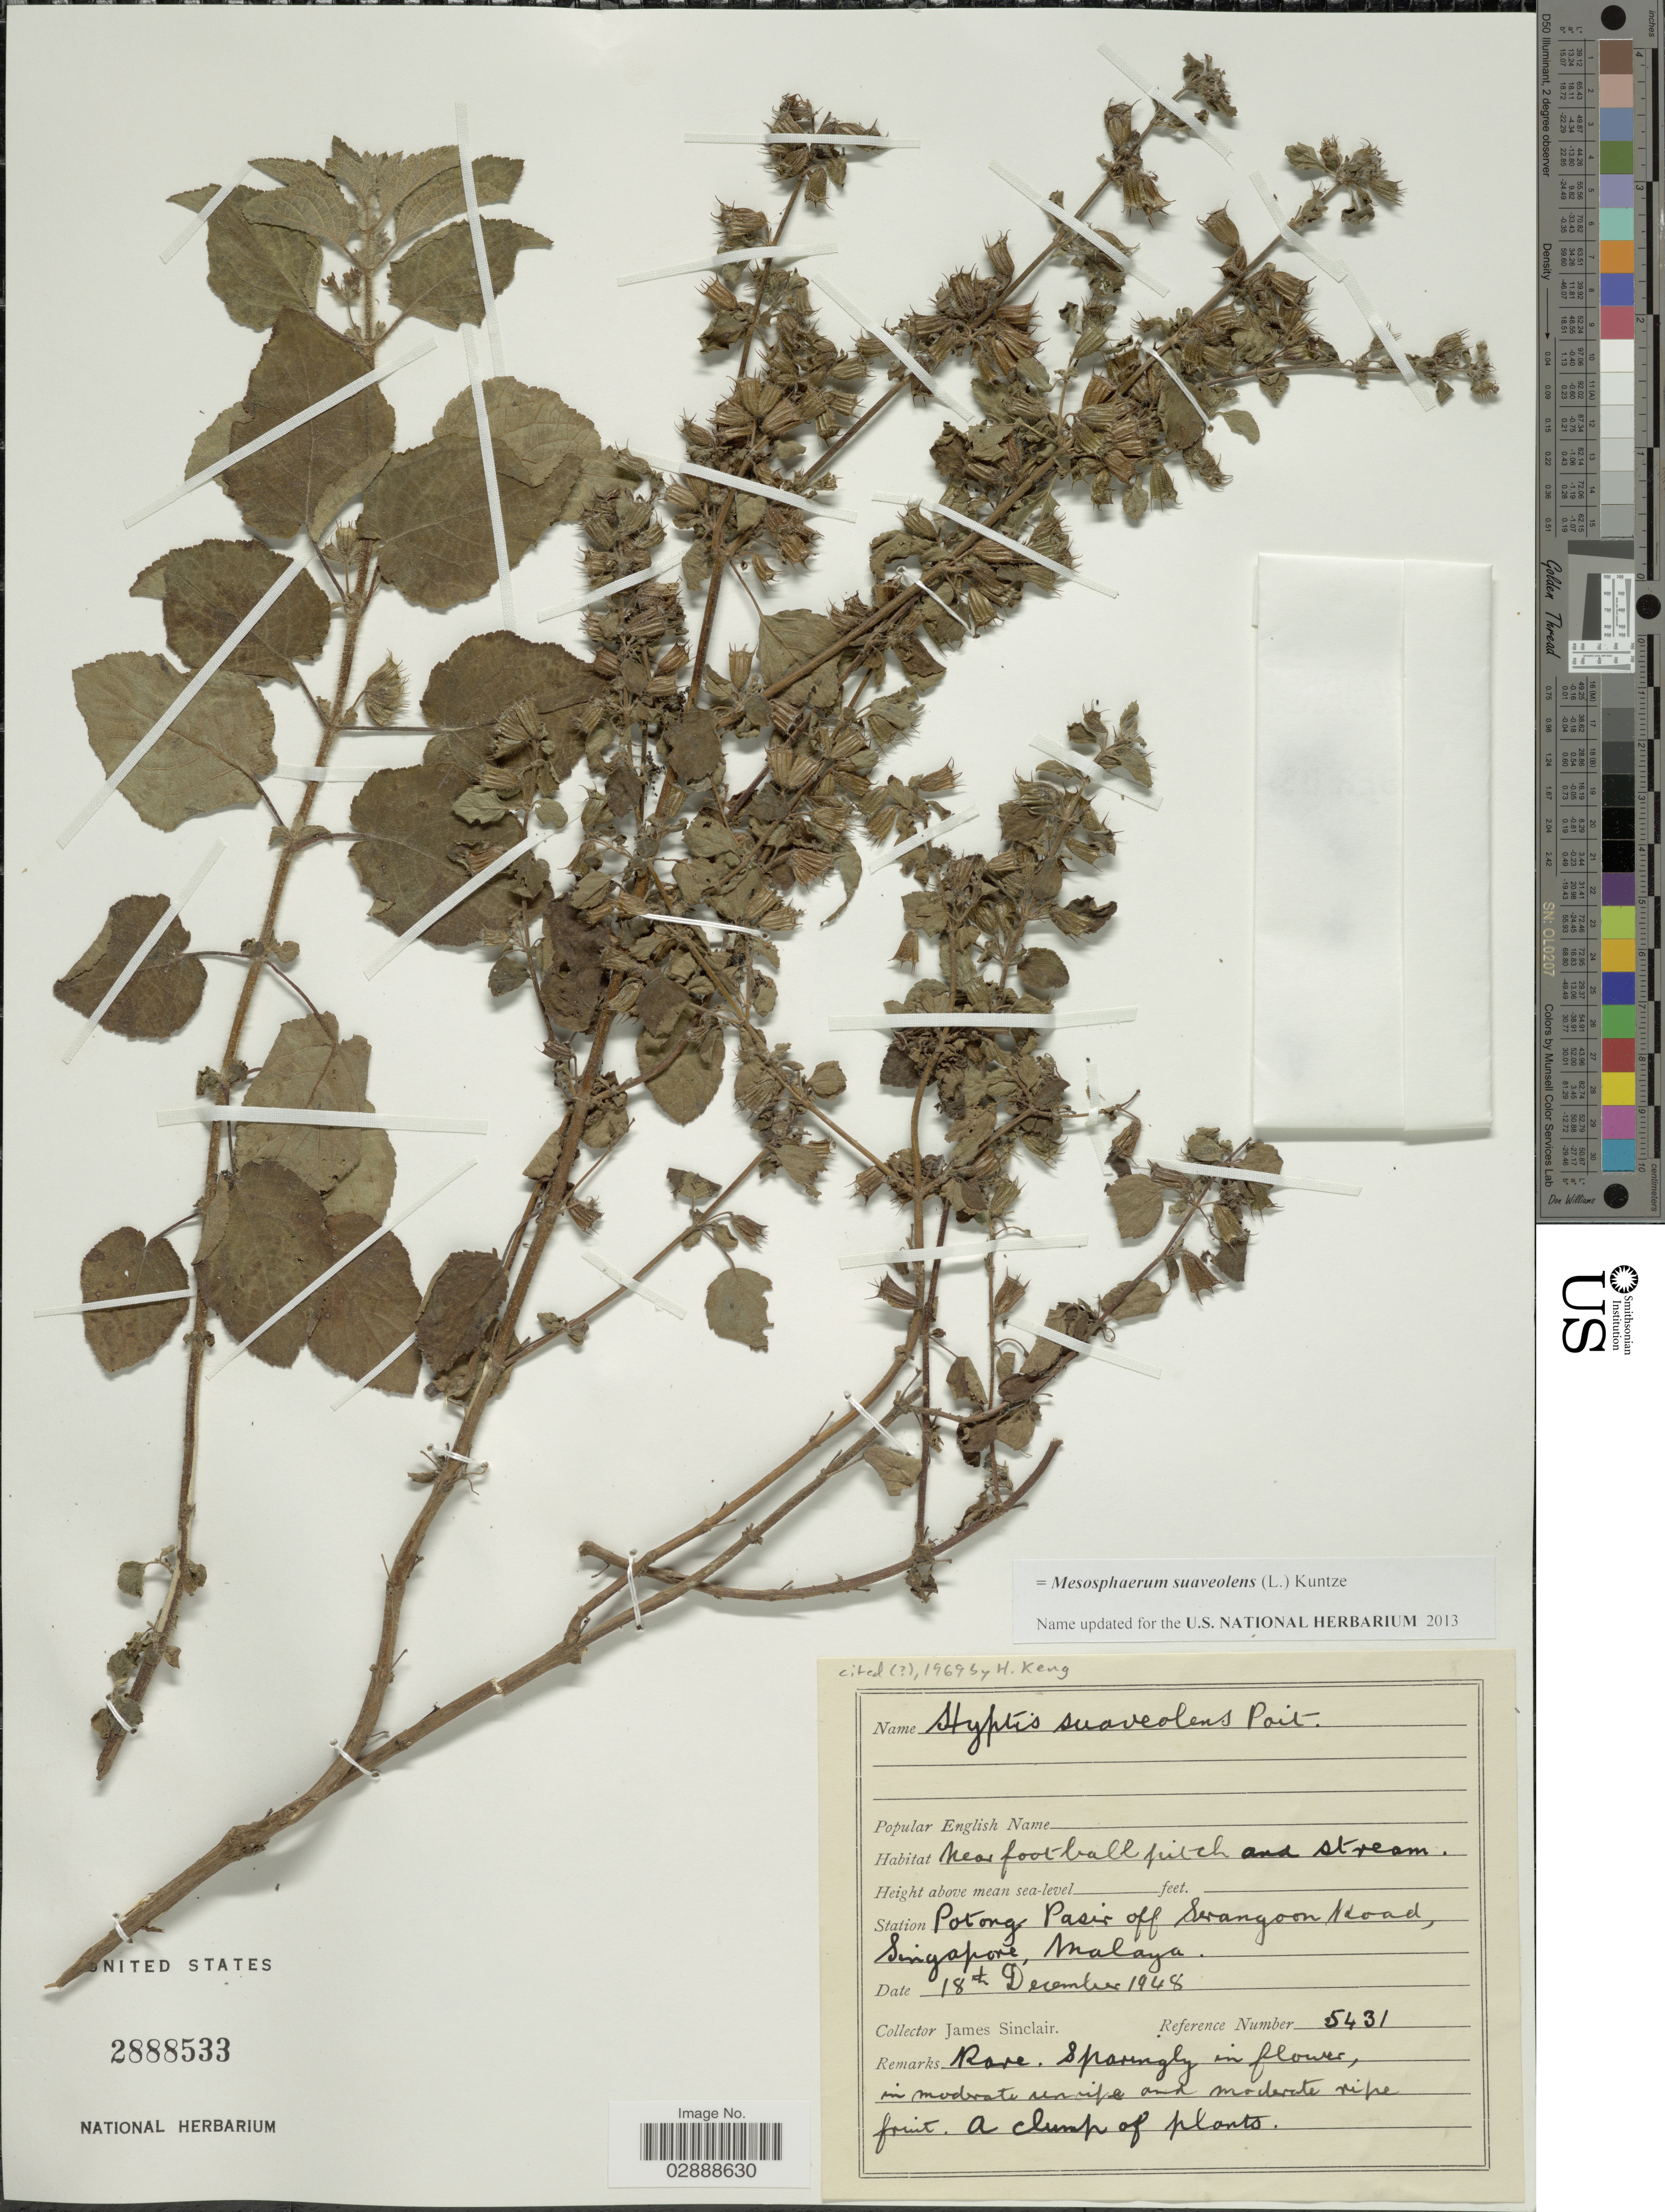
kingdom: Plantae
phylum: Tracheophyta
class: Magnoliopsida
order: Lamiales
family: Lamiaceae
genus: Mesosphaerum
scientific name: Mesosphaerum suaveolens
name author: (L.) Kuntze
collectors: J. Sinclair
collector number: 5431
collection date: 1948-12-18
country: Singapore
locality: Potong Pasir off Serangoon Road, Malaya.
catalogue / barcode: US 2888533